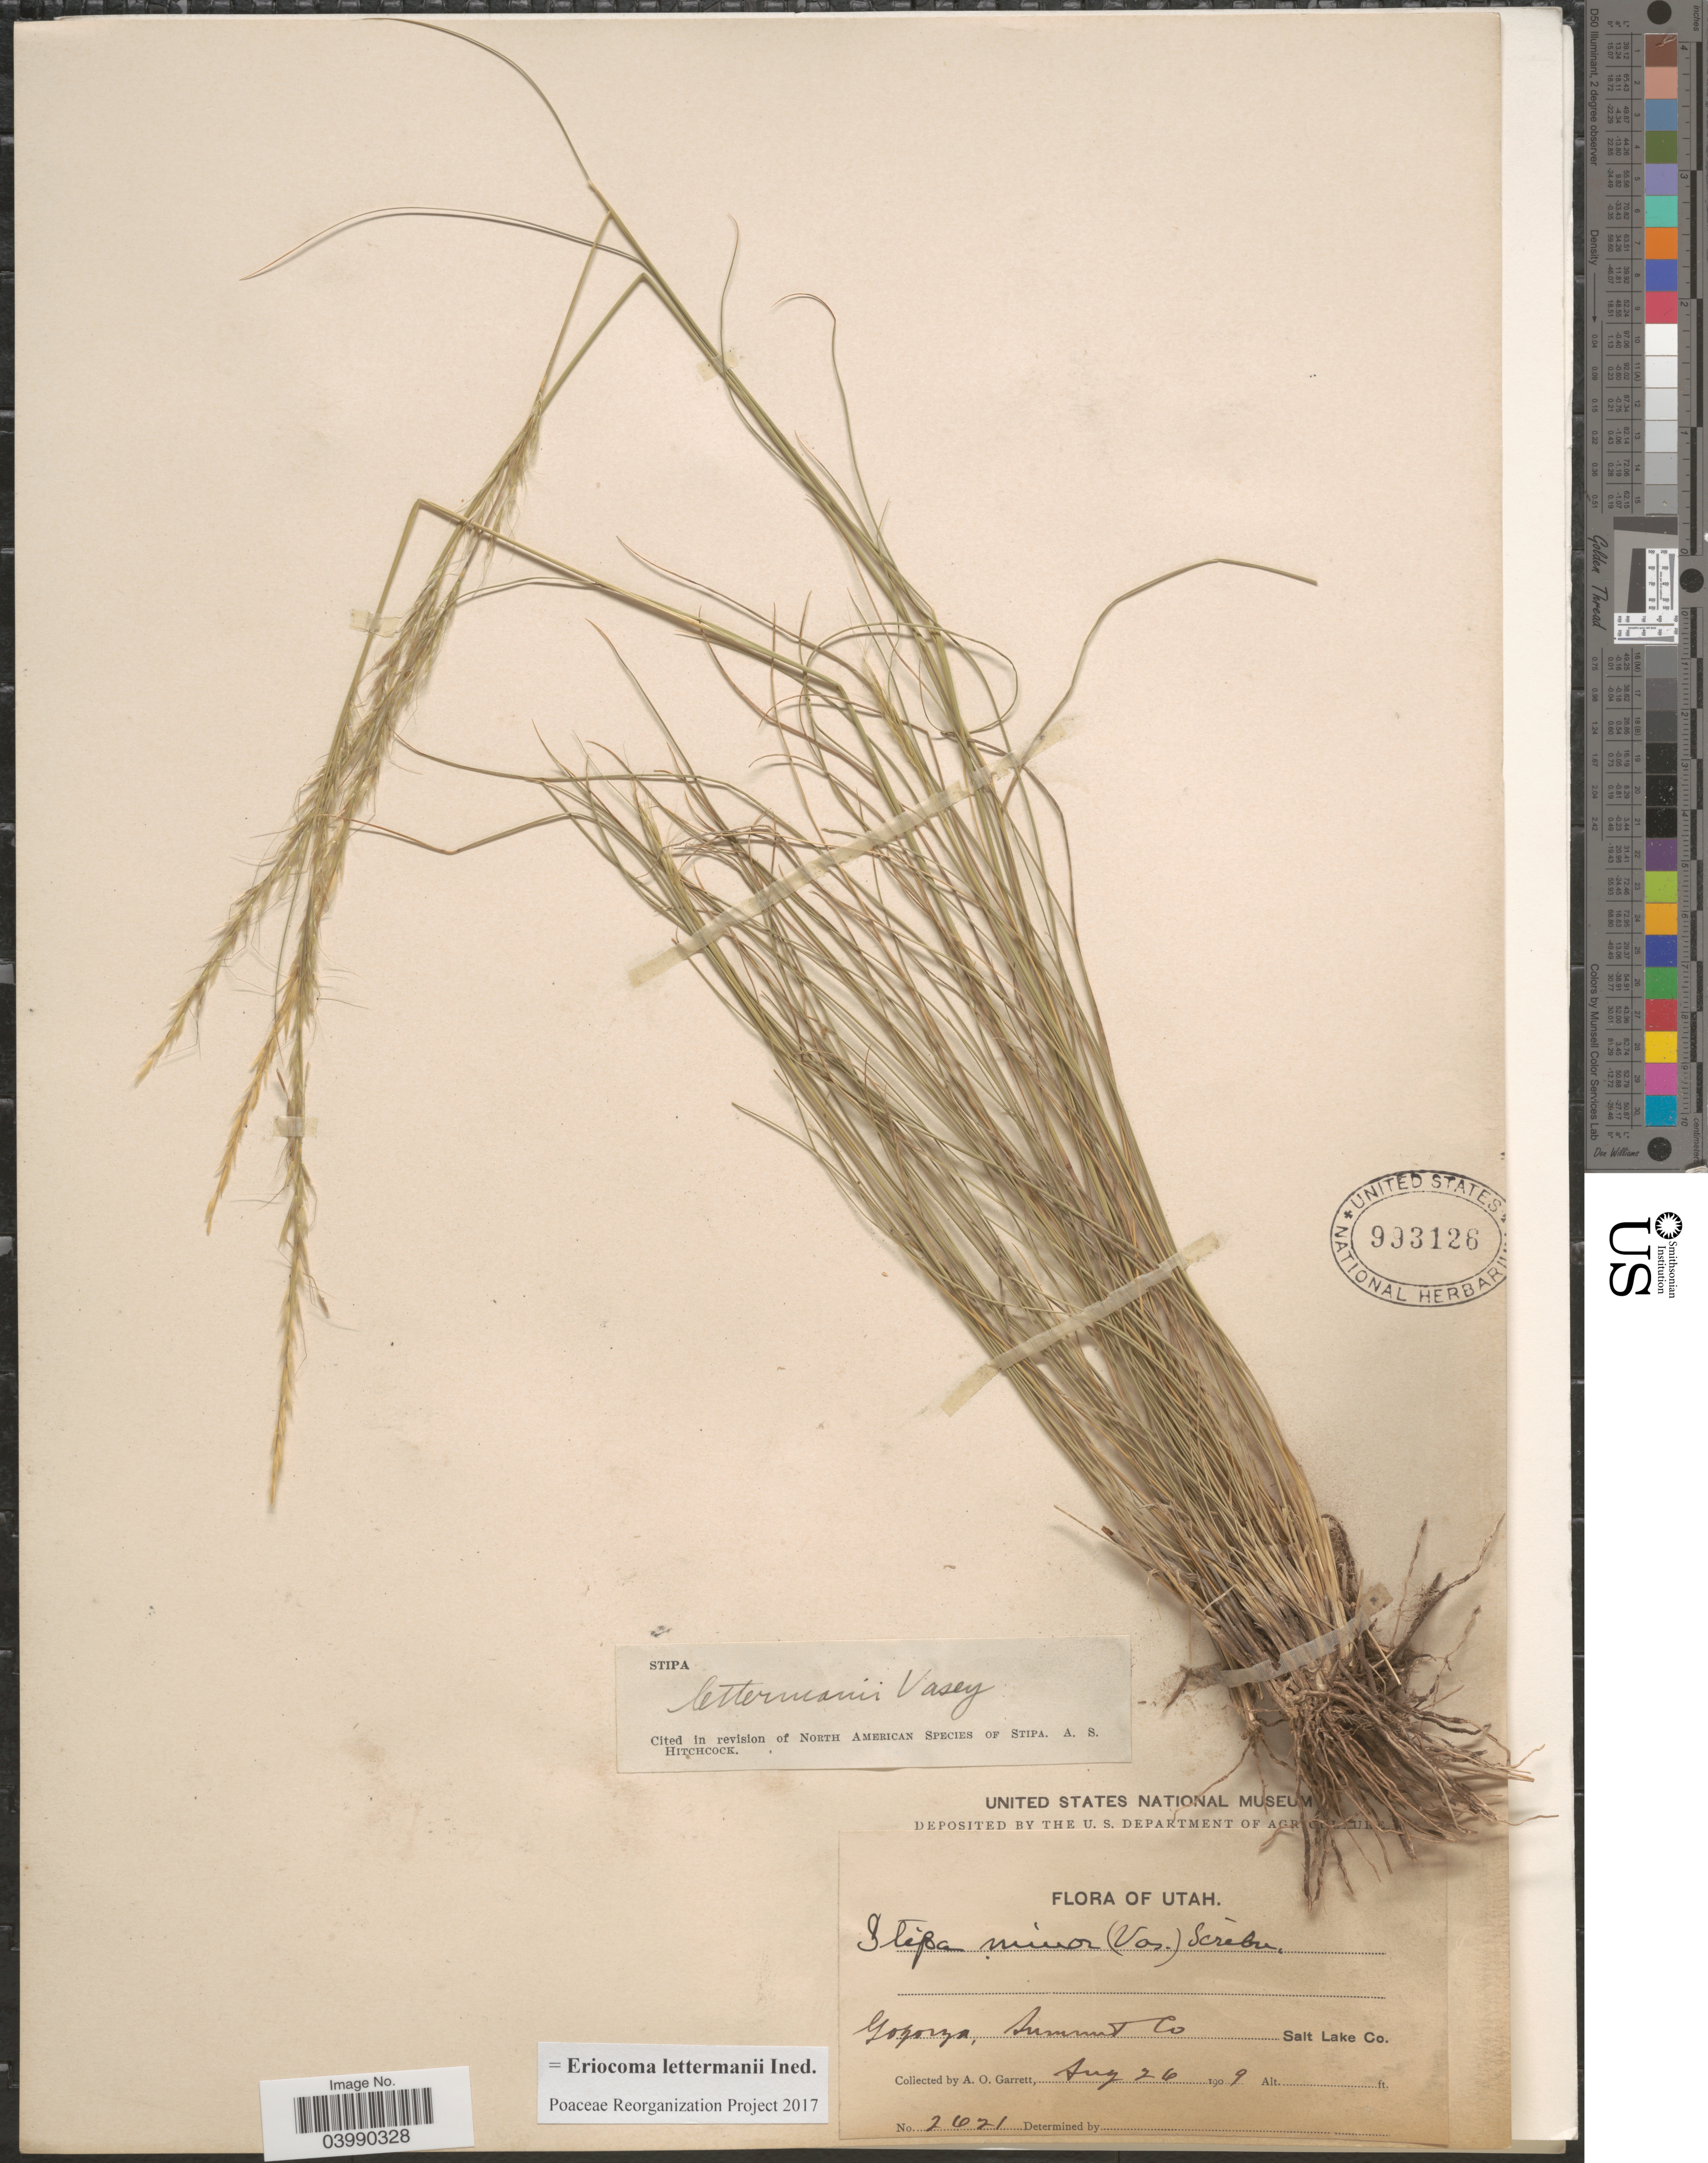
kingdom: Plantae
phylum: Tracheophyta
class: Liliopsida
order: Poales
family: Poaceae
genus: Eriocoma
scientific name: Eriocoma lettermanii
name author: (Vasey) Romasch.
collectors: A. O. Garrett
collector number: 2021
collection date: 1909-08-26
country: United States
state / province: Utah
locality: Gogorza, Summit Co. Salt Lake Co.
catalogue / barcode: US 993126